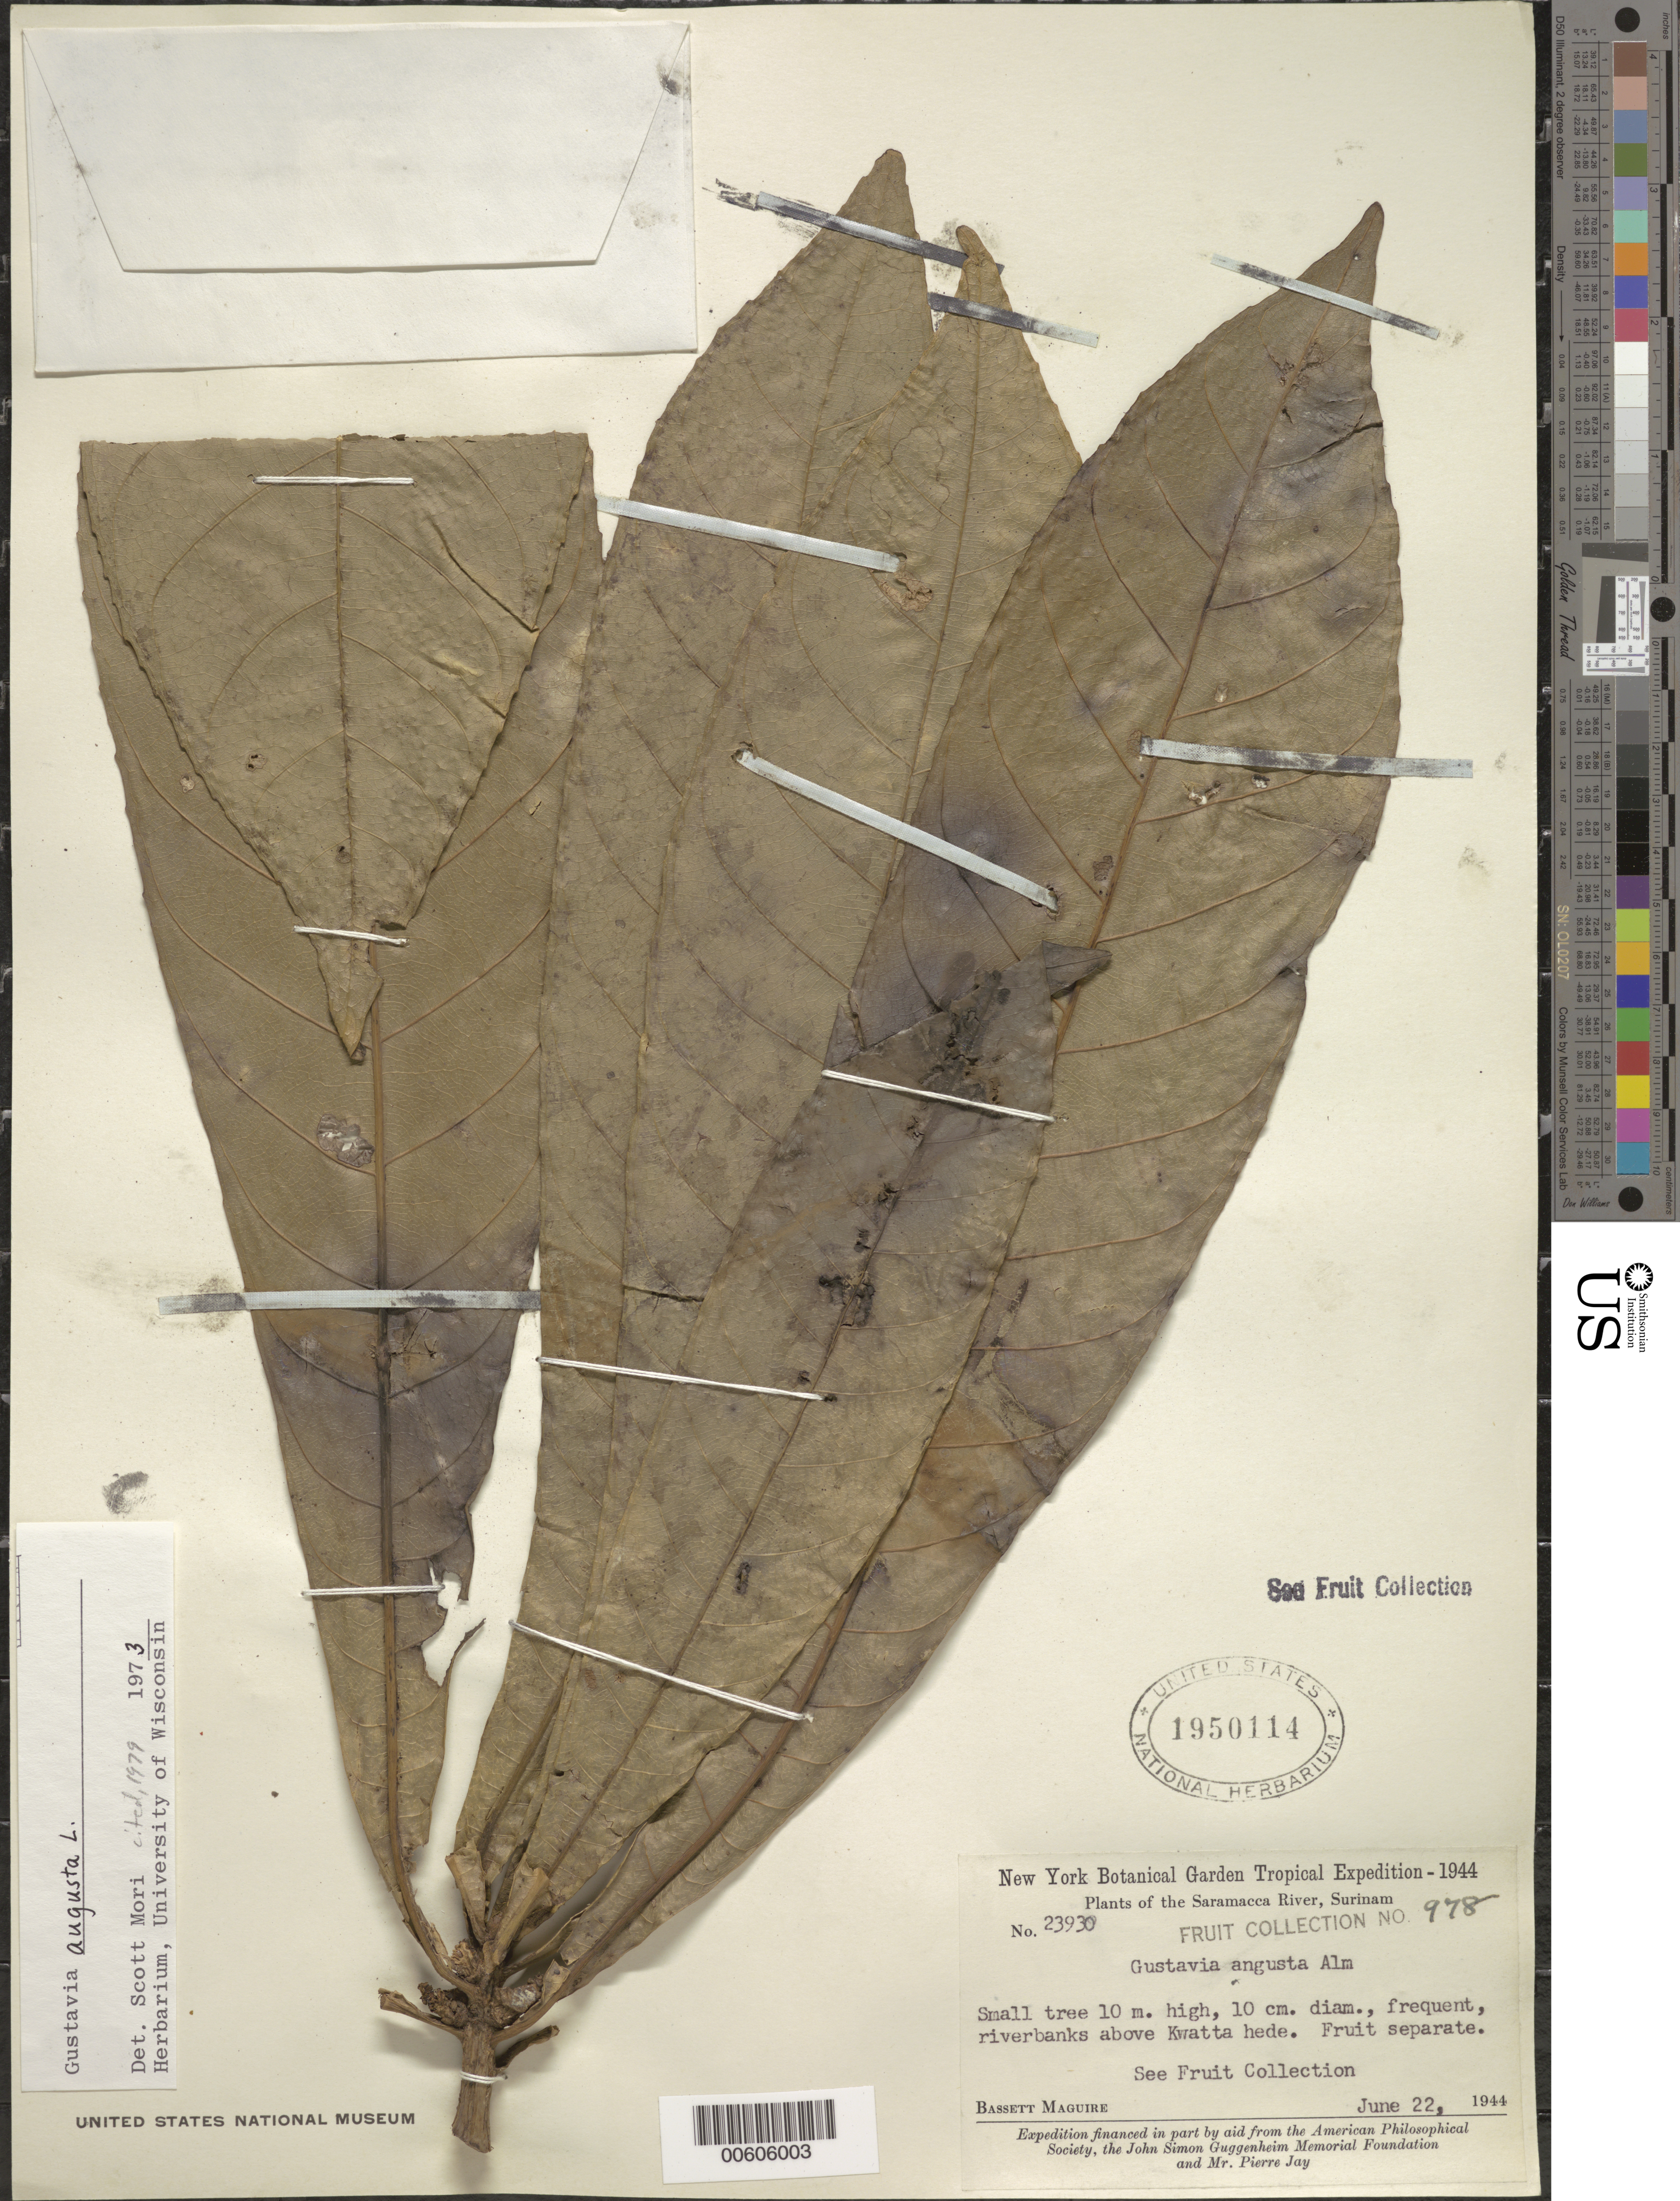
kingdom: Plantae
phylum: Tracheophyta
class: Magnoliopsida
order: Ericales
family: Lecythidaceae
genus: Gustavia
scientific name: Gustavia augusta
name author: L.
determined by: Mori, Scott A.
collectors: B. Maguire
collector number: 23930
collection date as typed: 22-Jun-44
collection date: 1944-06-22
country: Suriname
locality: Saramacca River, above Kwatta hede village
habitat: Riverbanks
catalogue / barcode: US 1950114